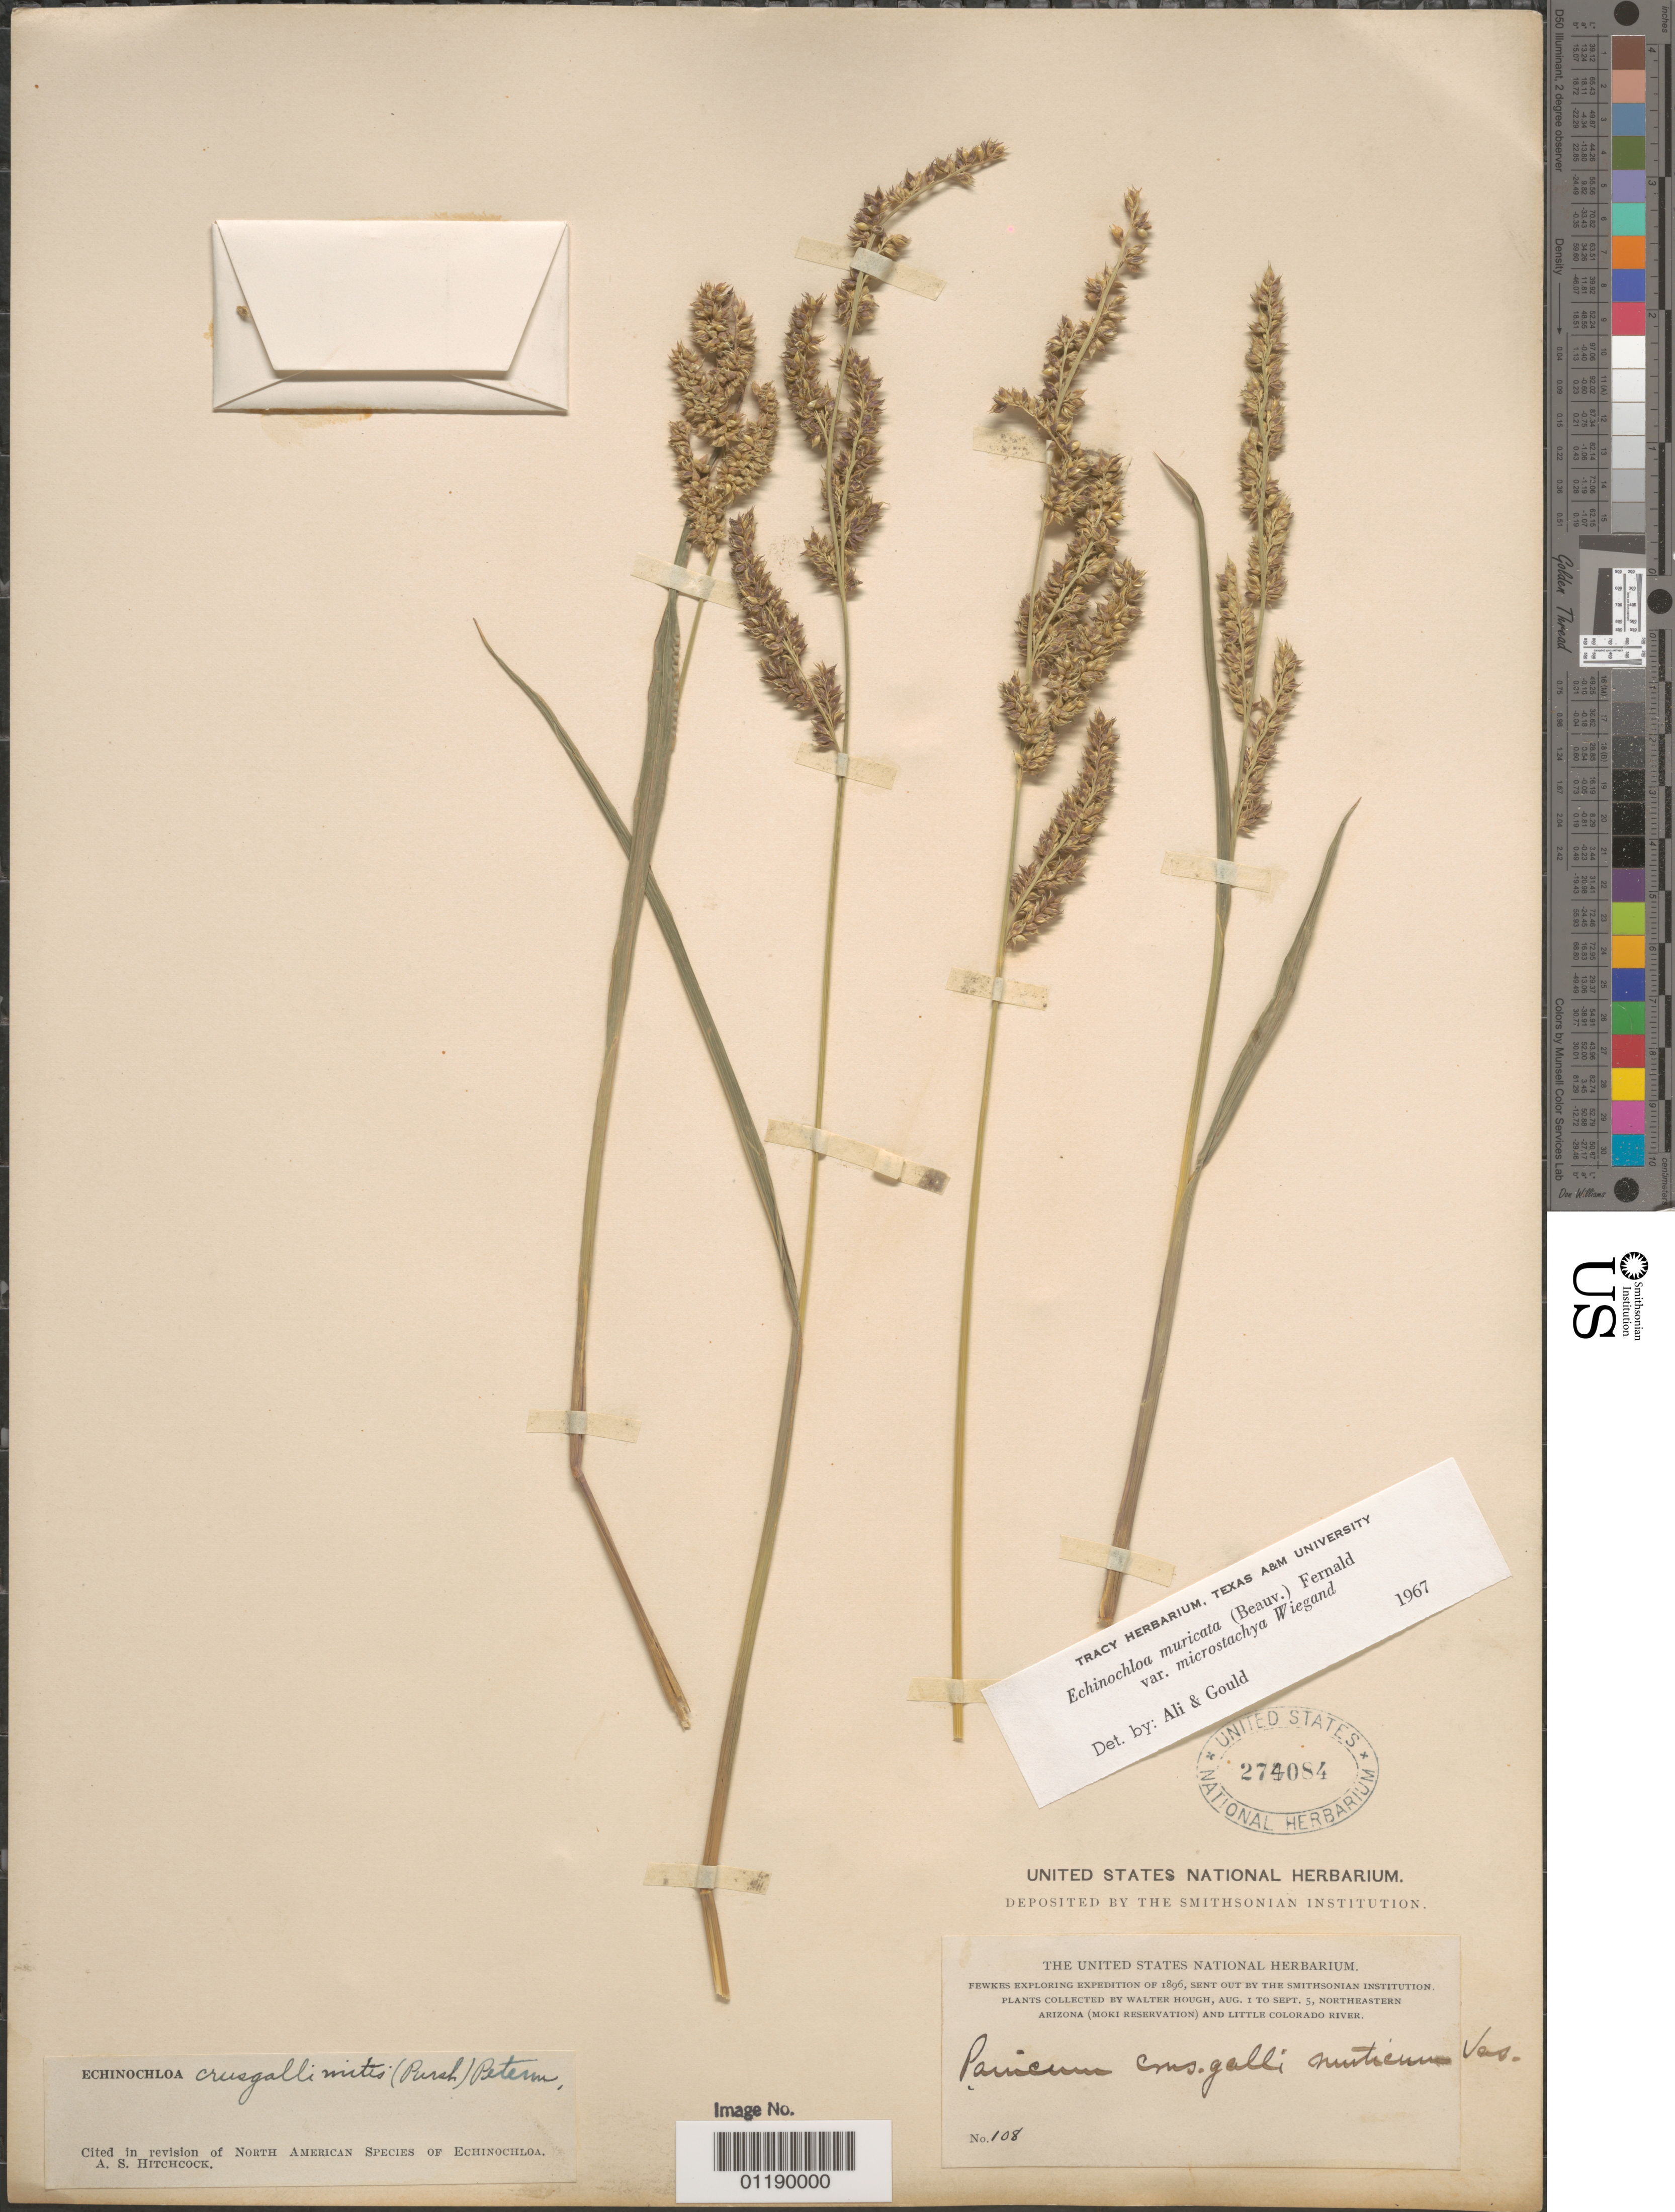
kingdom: Plantae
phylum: Tracheophyta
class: Liliopsida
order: Poales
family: Poaceae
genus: Echinochloa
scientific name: Echinochloa muricata var. microstachya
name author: Wiegand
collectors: W. Hough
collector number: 108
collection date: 1896-08-01/1896-09-05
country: United States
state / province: Arizona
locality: Moki Reservation and Little Colorado River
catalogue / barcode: US 274084